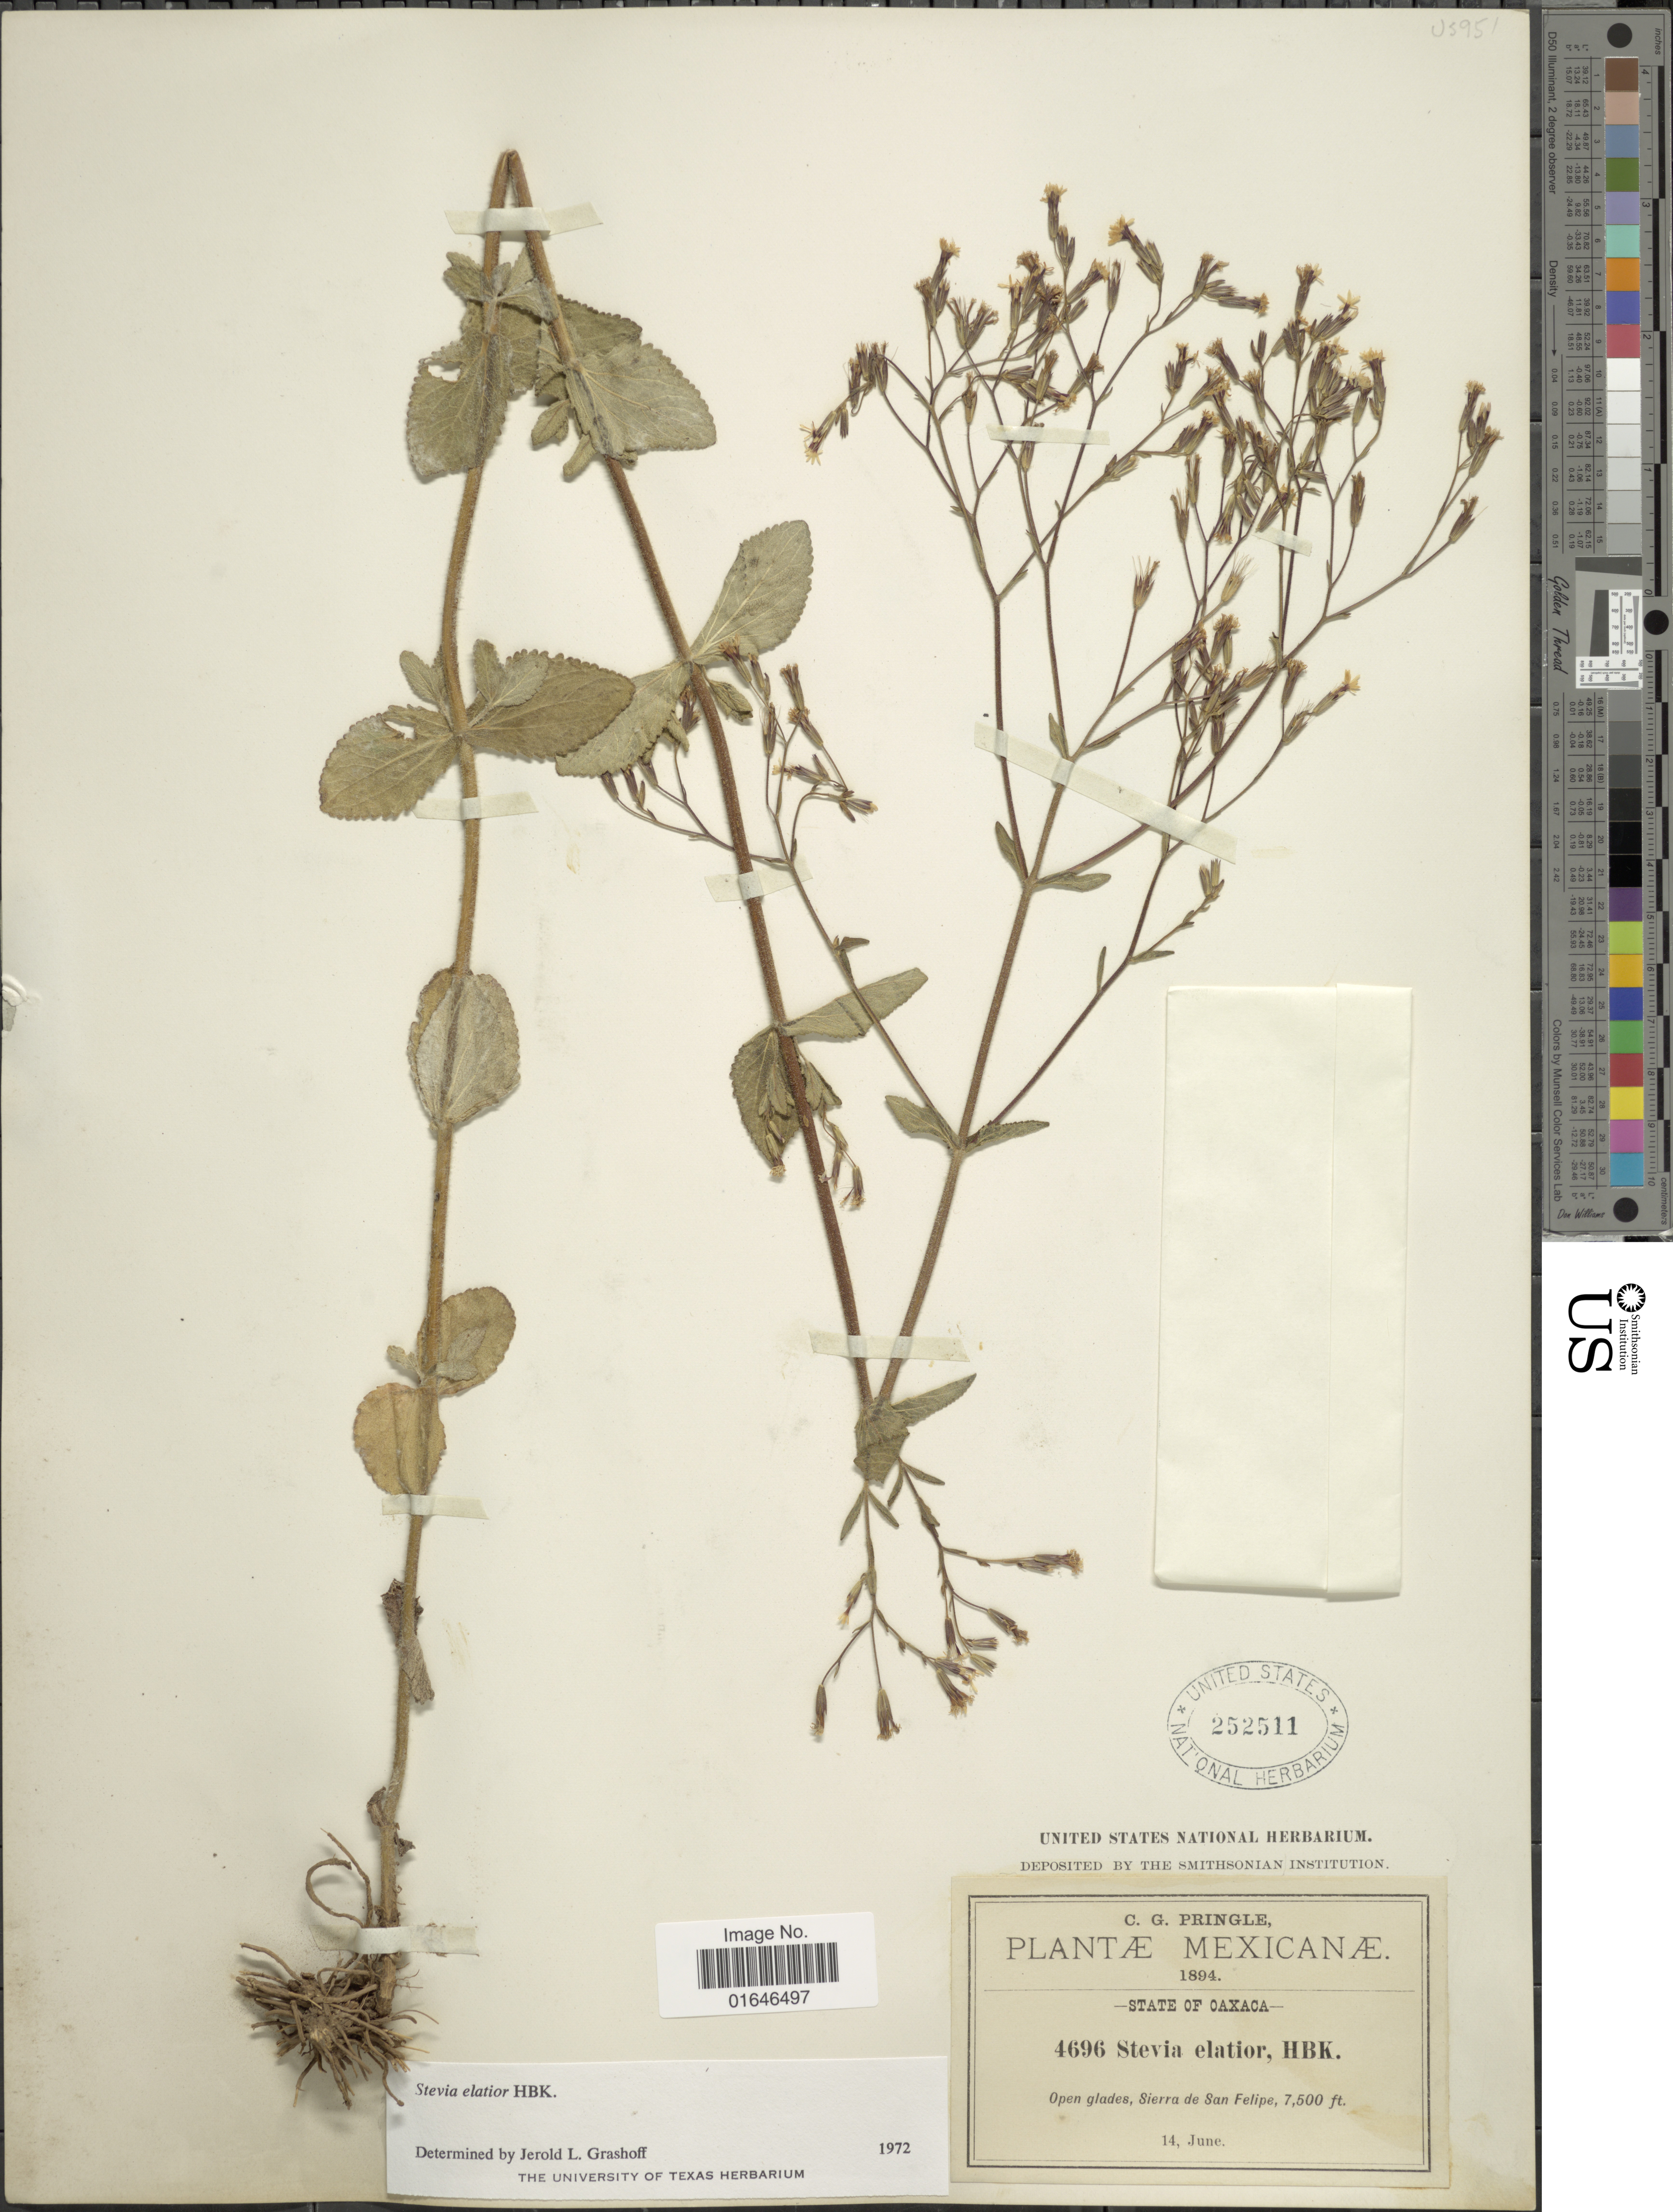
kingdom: Plantae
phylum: Tracheophyta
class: Magnoliopsida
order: Asterales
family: Asteraceae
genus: Stevia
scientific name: Stevia elatior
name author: Kunth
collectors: C. G. Pringle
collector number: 4696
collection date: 1894-06-14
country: Mexico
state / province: Oaxaca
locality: State of Oaxaca, Open Glades, Sierra de San Felipe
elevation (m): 2286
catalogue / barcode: US 252511